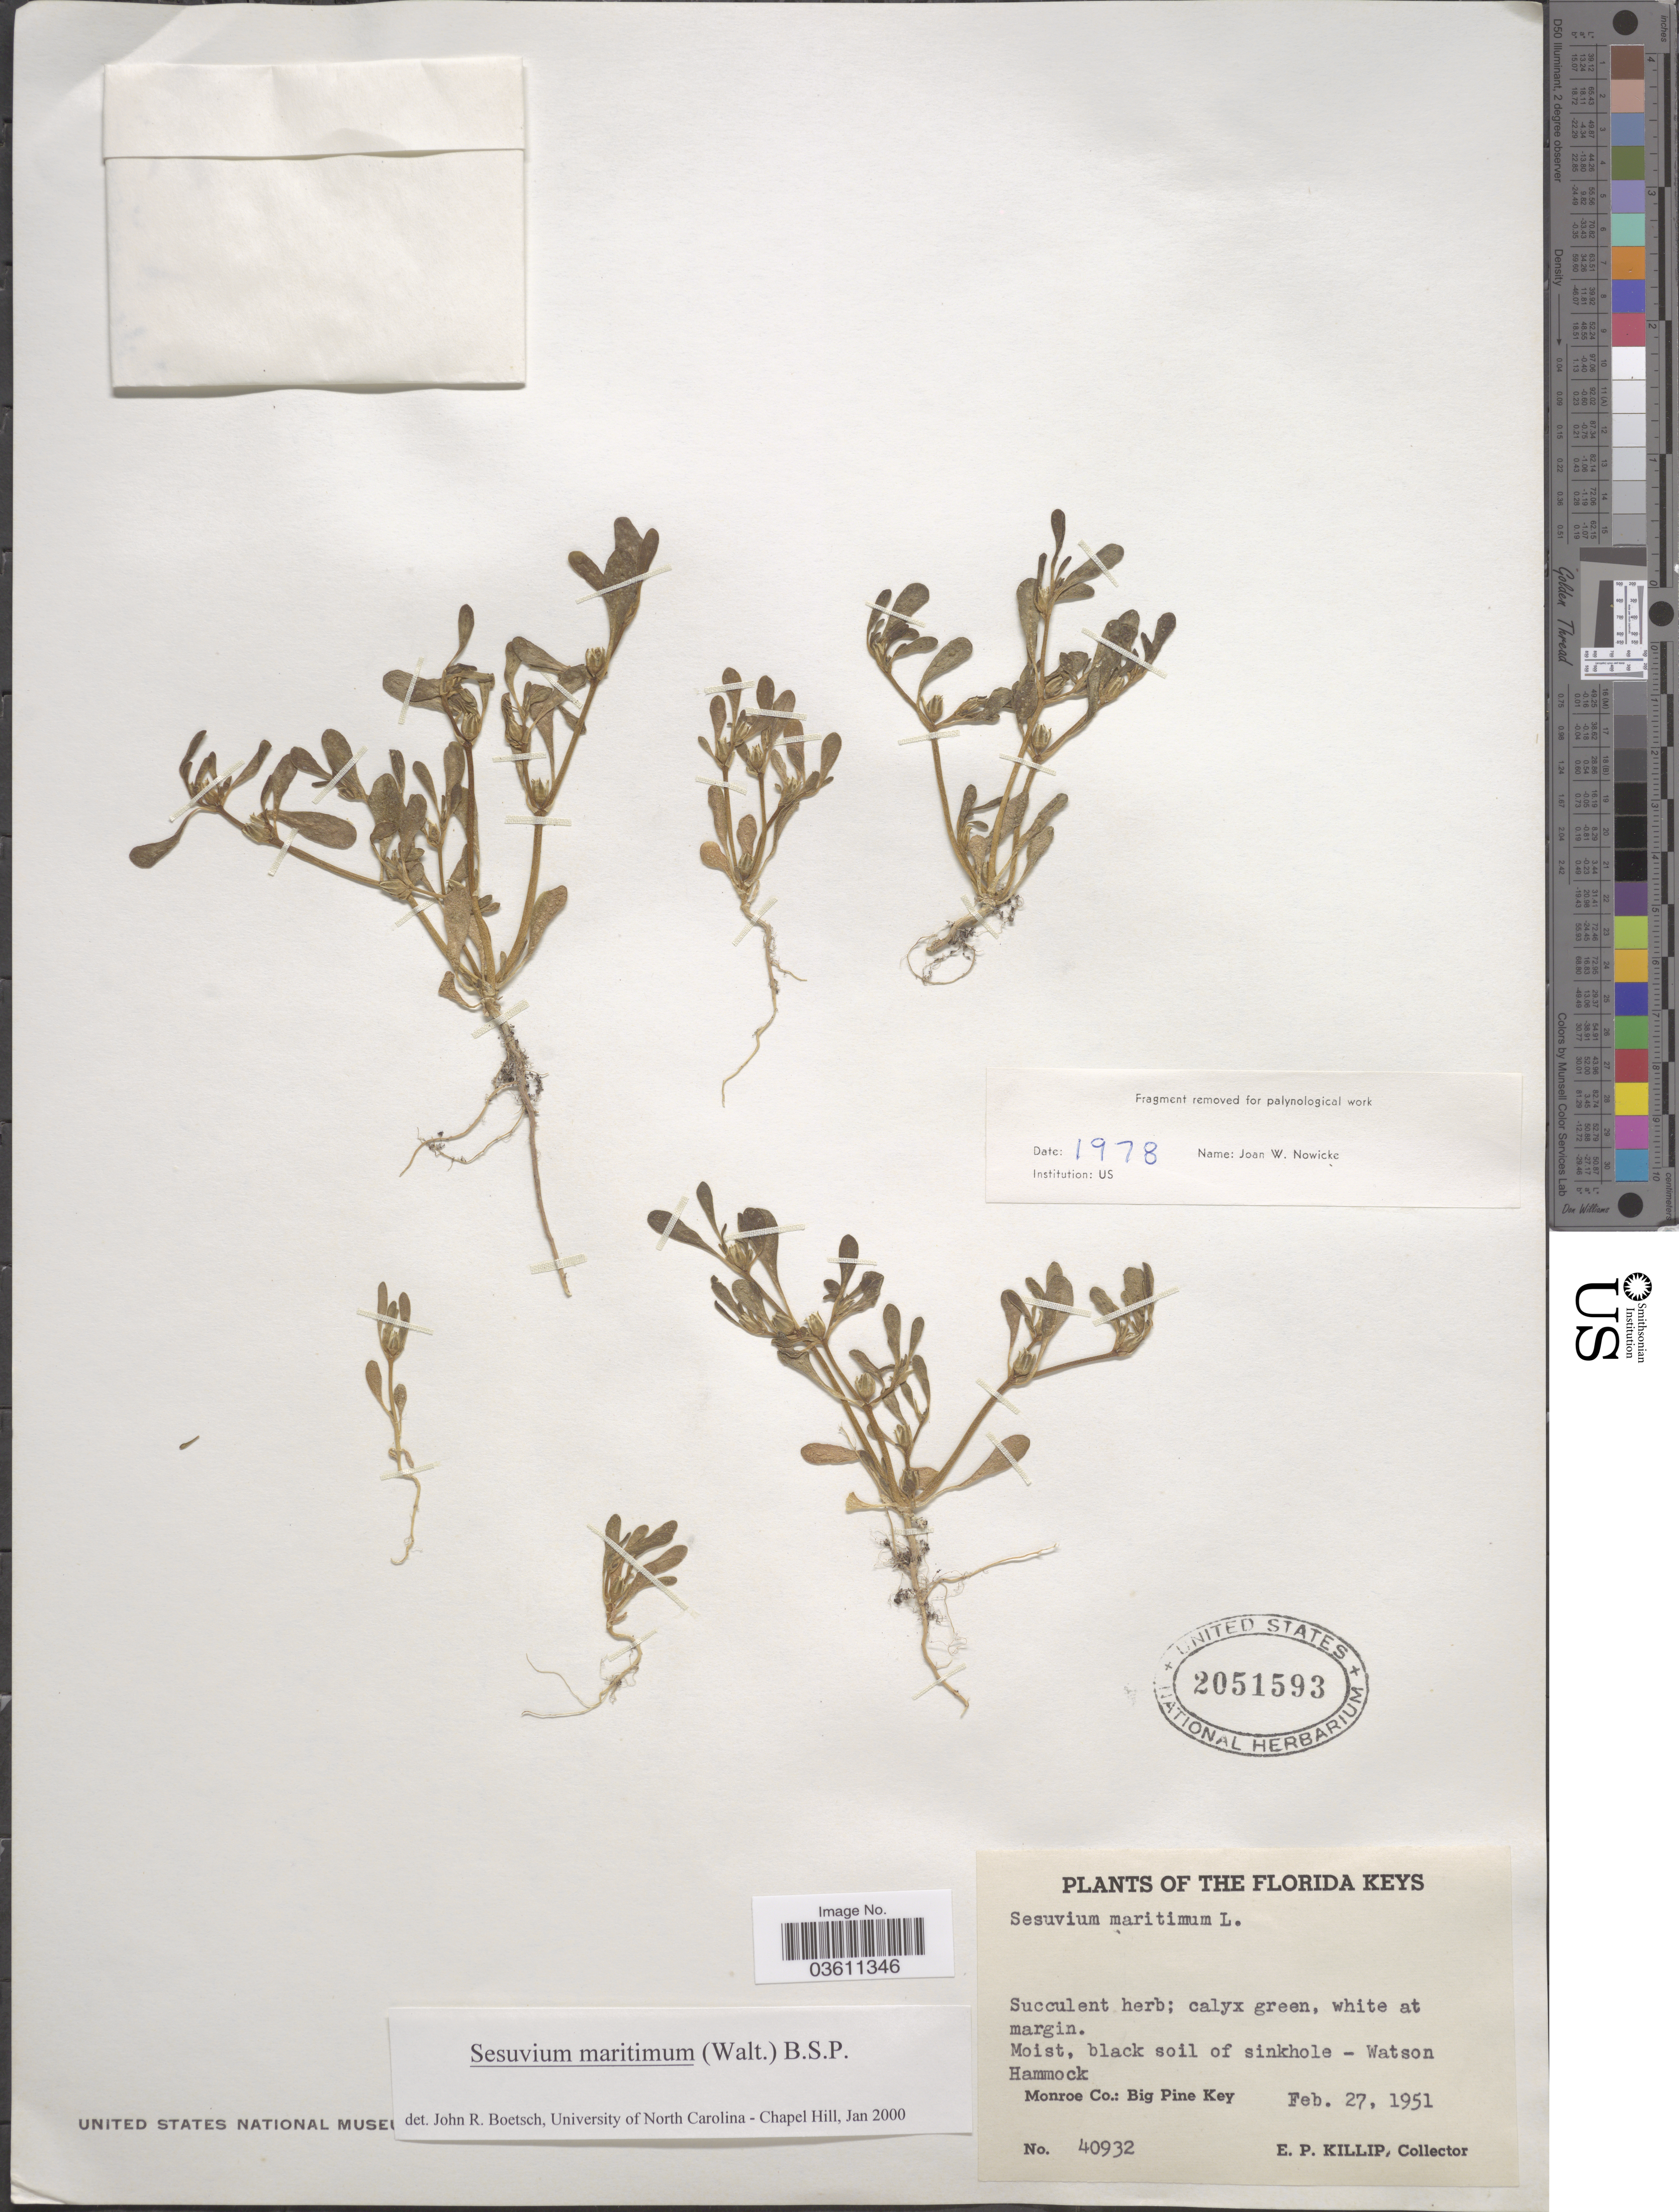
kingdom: Plantae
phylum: Tracheophyta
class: Magnoliopsida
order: Caryophyllales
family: Aizoaceae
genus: Sesuvium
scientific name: Sesuvium maritimum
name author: (Walter) Britton, Stearns & Poggenb.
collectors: E. P. Killip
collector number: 40932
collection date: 1951-02-27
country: United States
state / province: Florida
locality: The Florida Keys. Watson Hammock. Monroe Co.: Big Pine Key.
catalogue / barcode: US 2051593